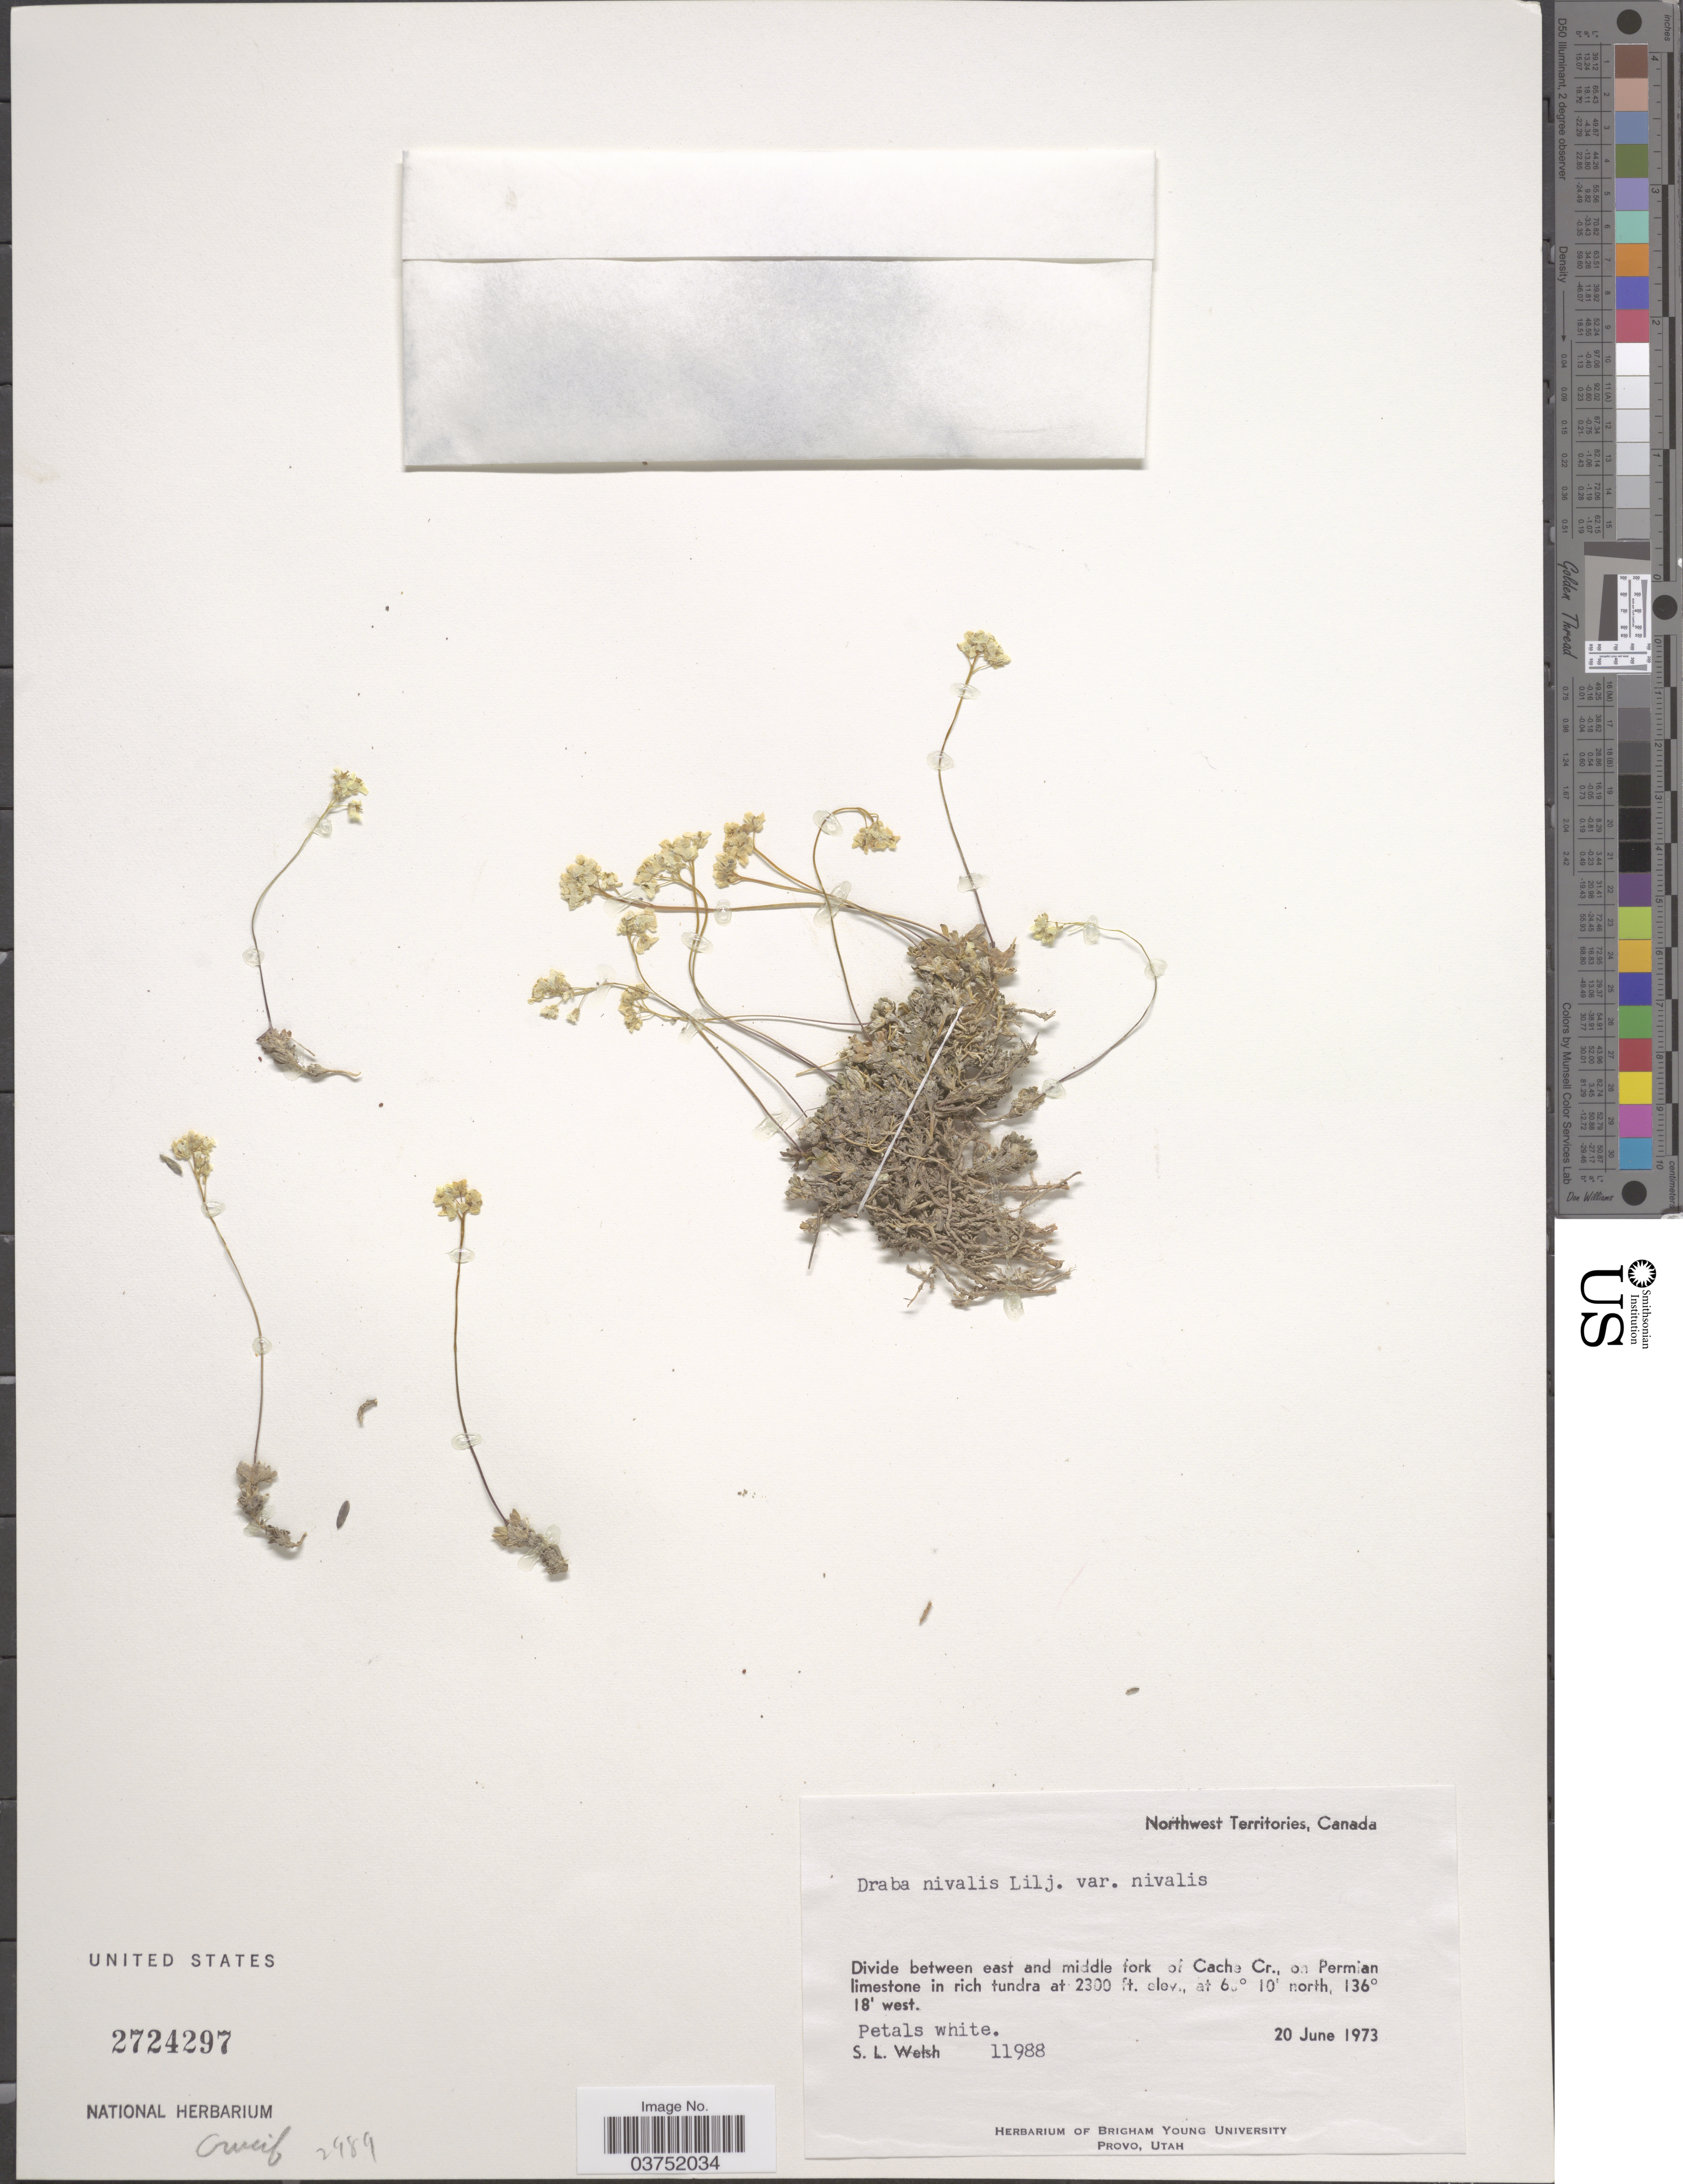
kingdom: Plantae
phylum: Tracheophyta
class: Magnoliopsida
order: Brassicales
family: Brassicaceae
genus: Draba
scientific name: Draba nivalis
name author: Lilj.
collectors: S. Welsh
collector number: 11988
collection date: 1973-06-20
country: Canada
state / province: Northwest Territories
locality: Divide between east and middle fork of Cacha Cr., on Permian limestone in rich tundra.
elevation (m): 701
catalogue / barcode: US 2724297